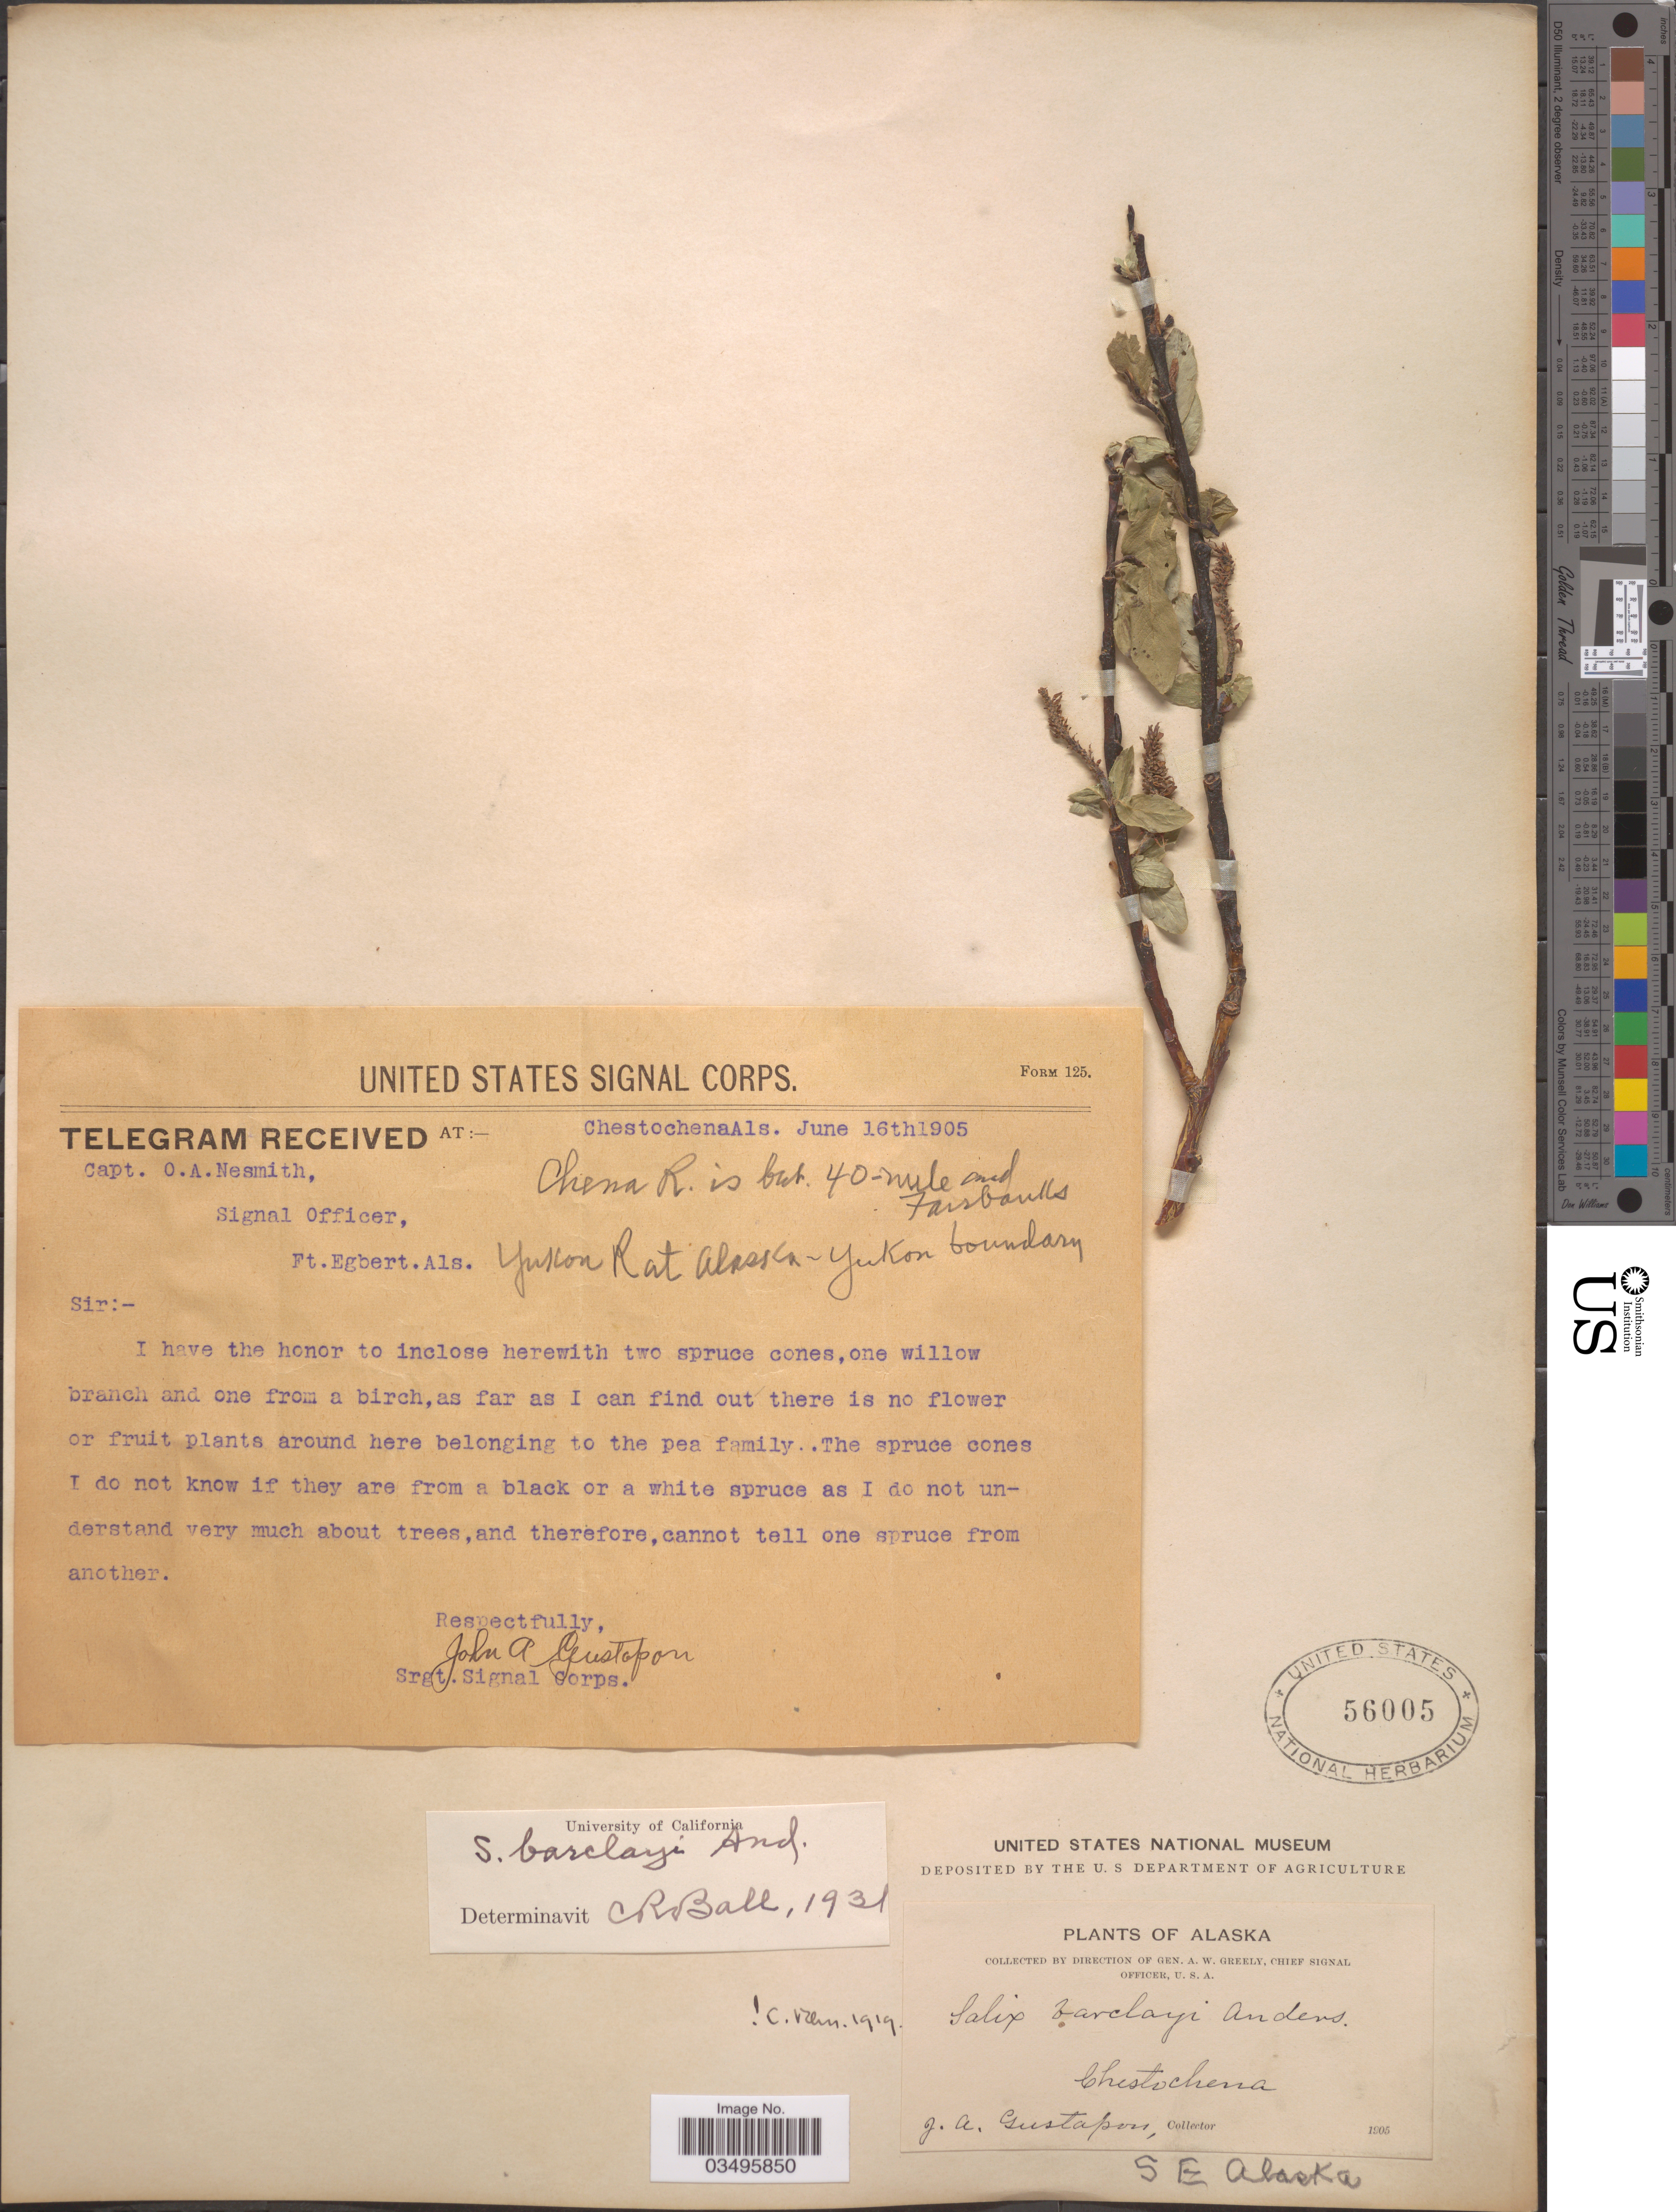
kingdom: Plantae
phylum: Tracheophyta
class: Magnoliopsida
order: Malpighiales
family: Salicaceae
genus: Salix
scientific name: Salix barclayi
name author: Andersson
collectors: J. Gustapou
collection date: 1905-06-16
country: United States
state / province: Alaska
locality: Chestochenalis. SE Alaska. Chena R. is bet. 40-mile and Fairbanks Yukon R at Alaska-Yukon boundary. [unsure placement]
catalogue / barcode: US 56005